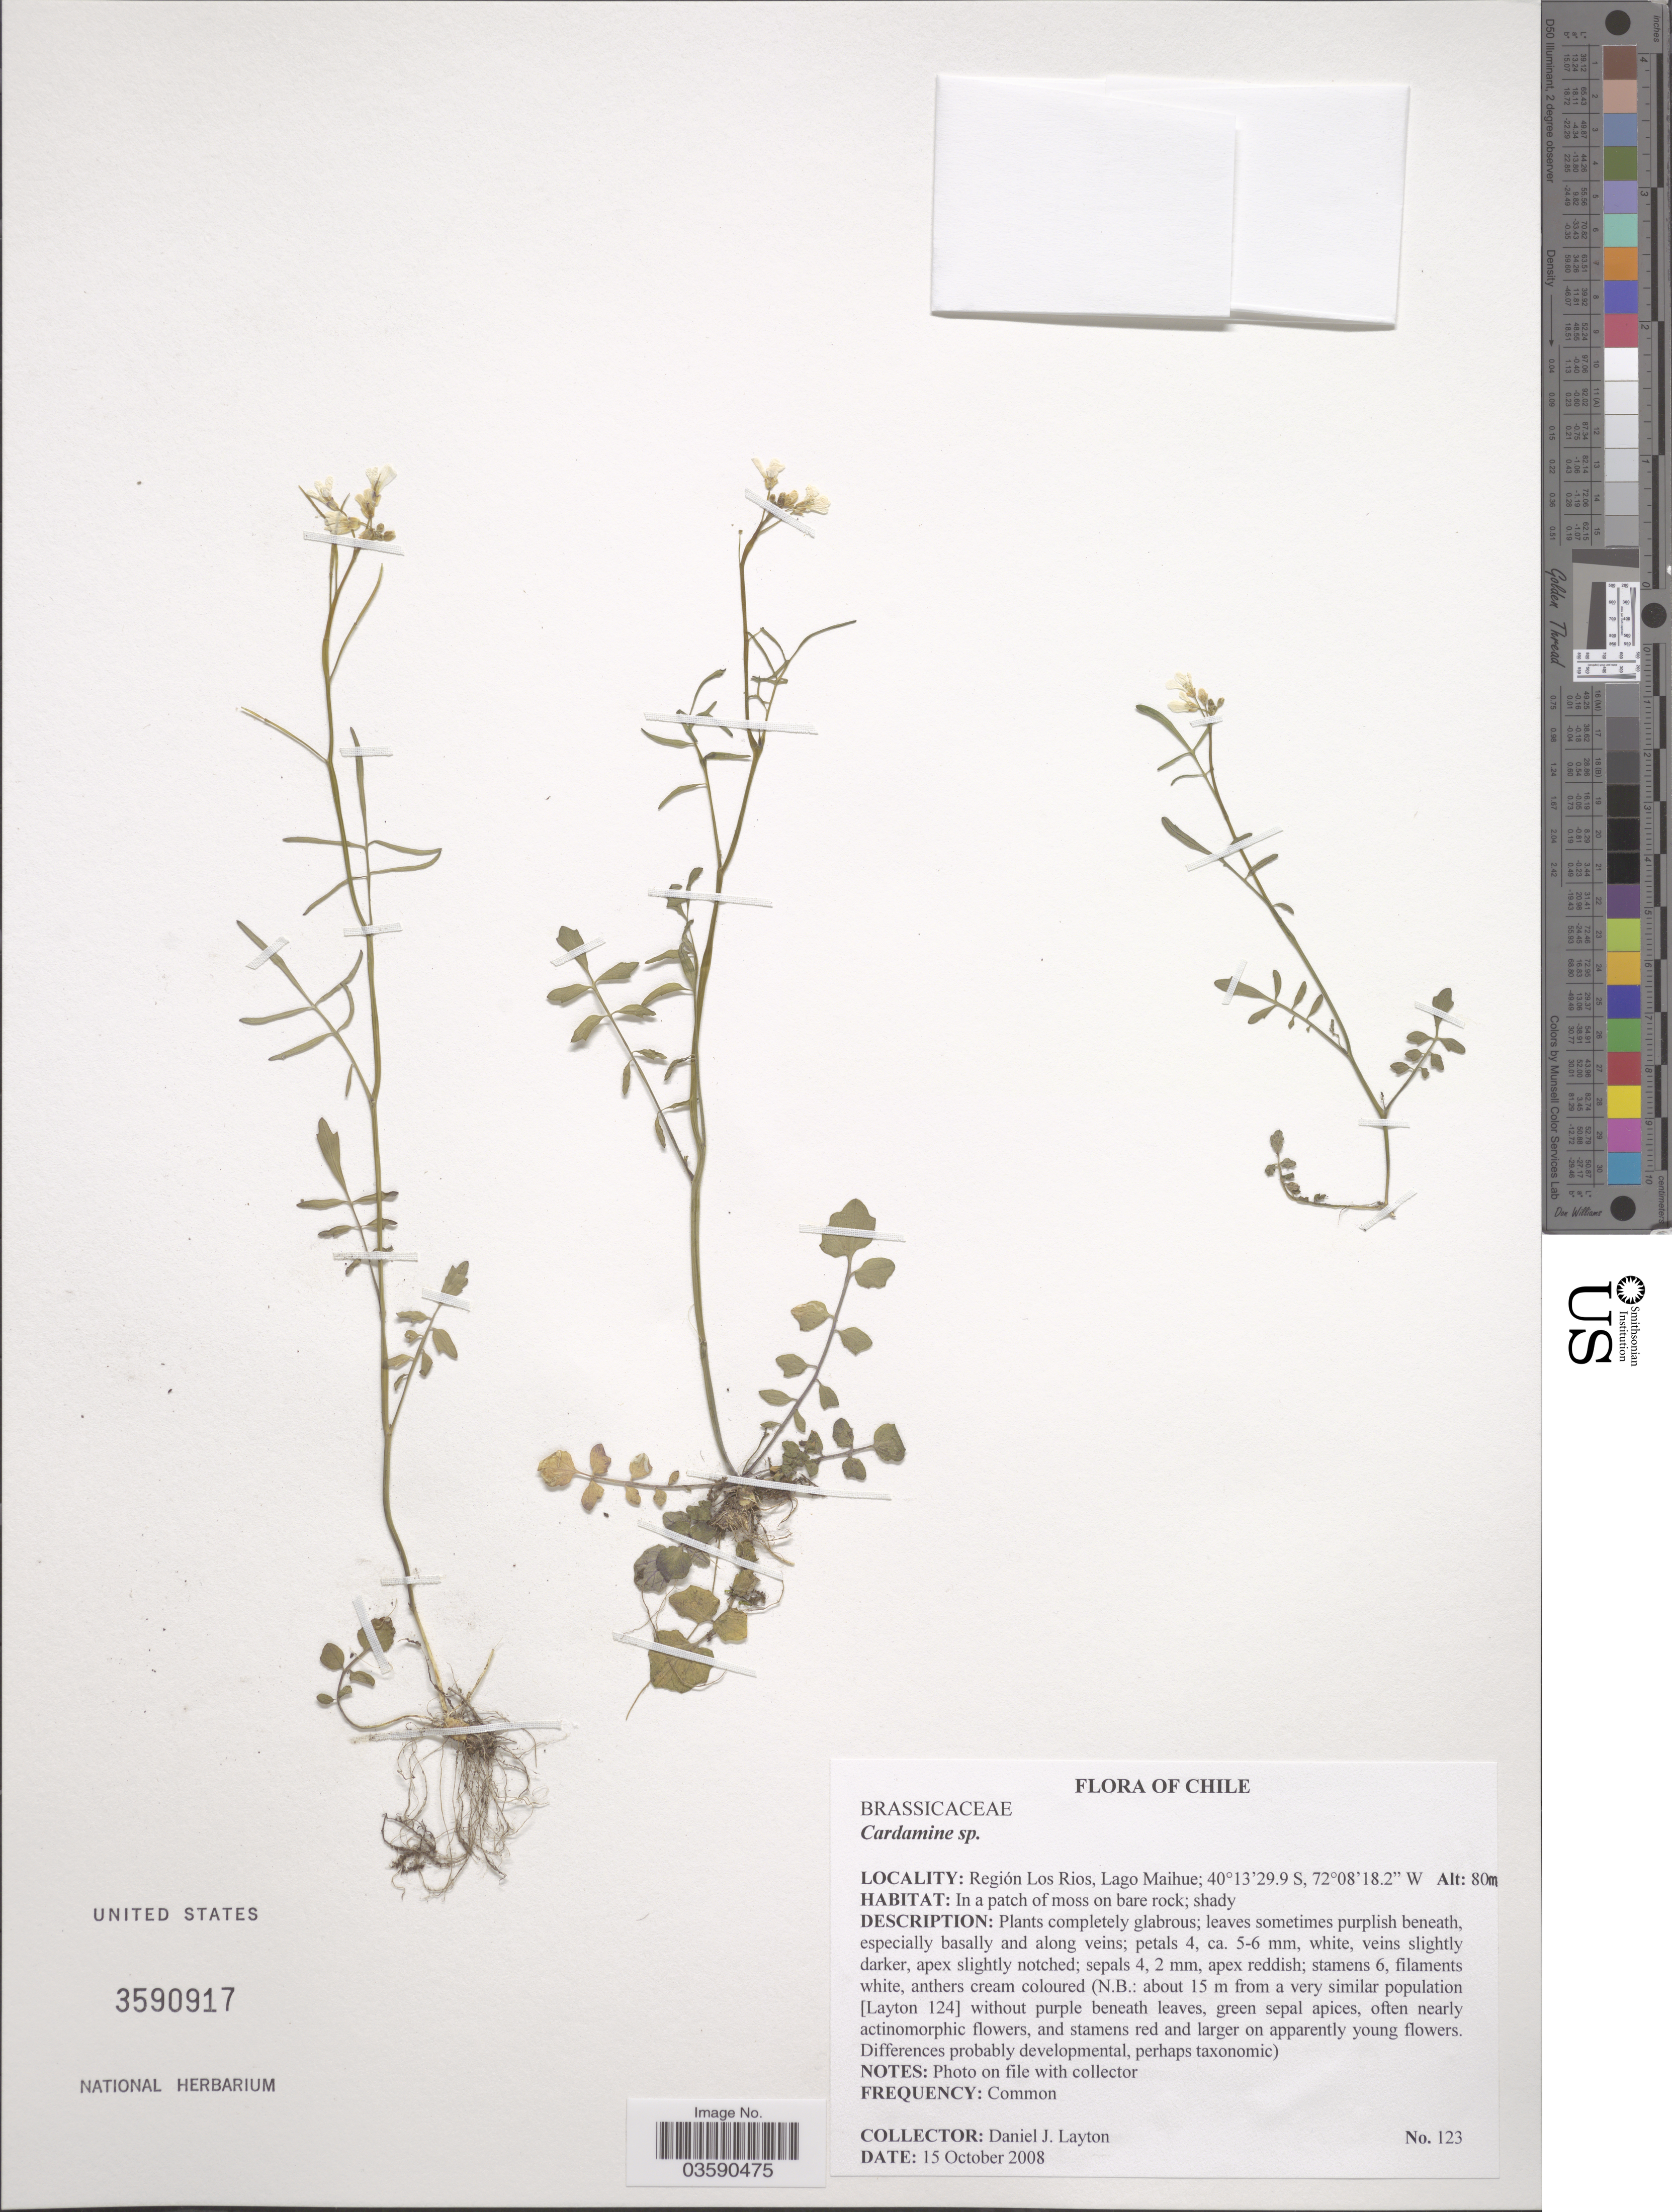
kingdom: Plantae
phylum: Tracheophyta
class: Magnoliopsida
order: Brassicales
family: Brassicaceae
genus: Cardamine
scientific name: Cardamine sp.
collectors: D. J. Layton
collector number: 123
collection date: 2008-10-15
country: Chile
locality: Región Los Rios, Lago Maihue.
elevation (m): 80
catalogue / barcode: US 3590917